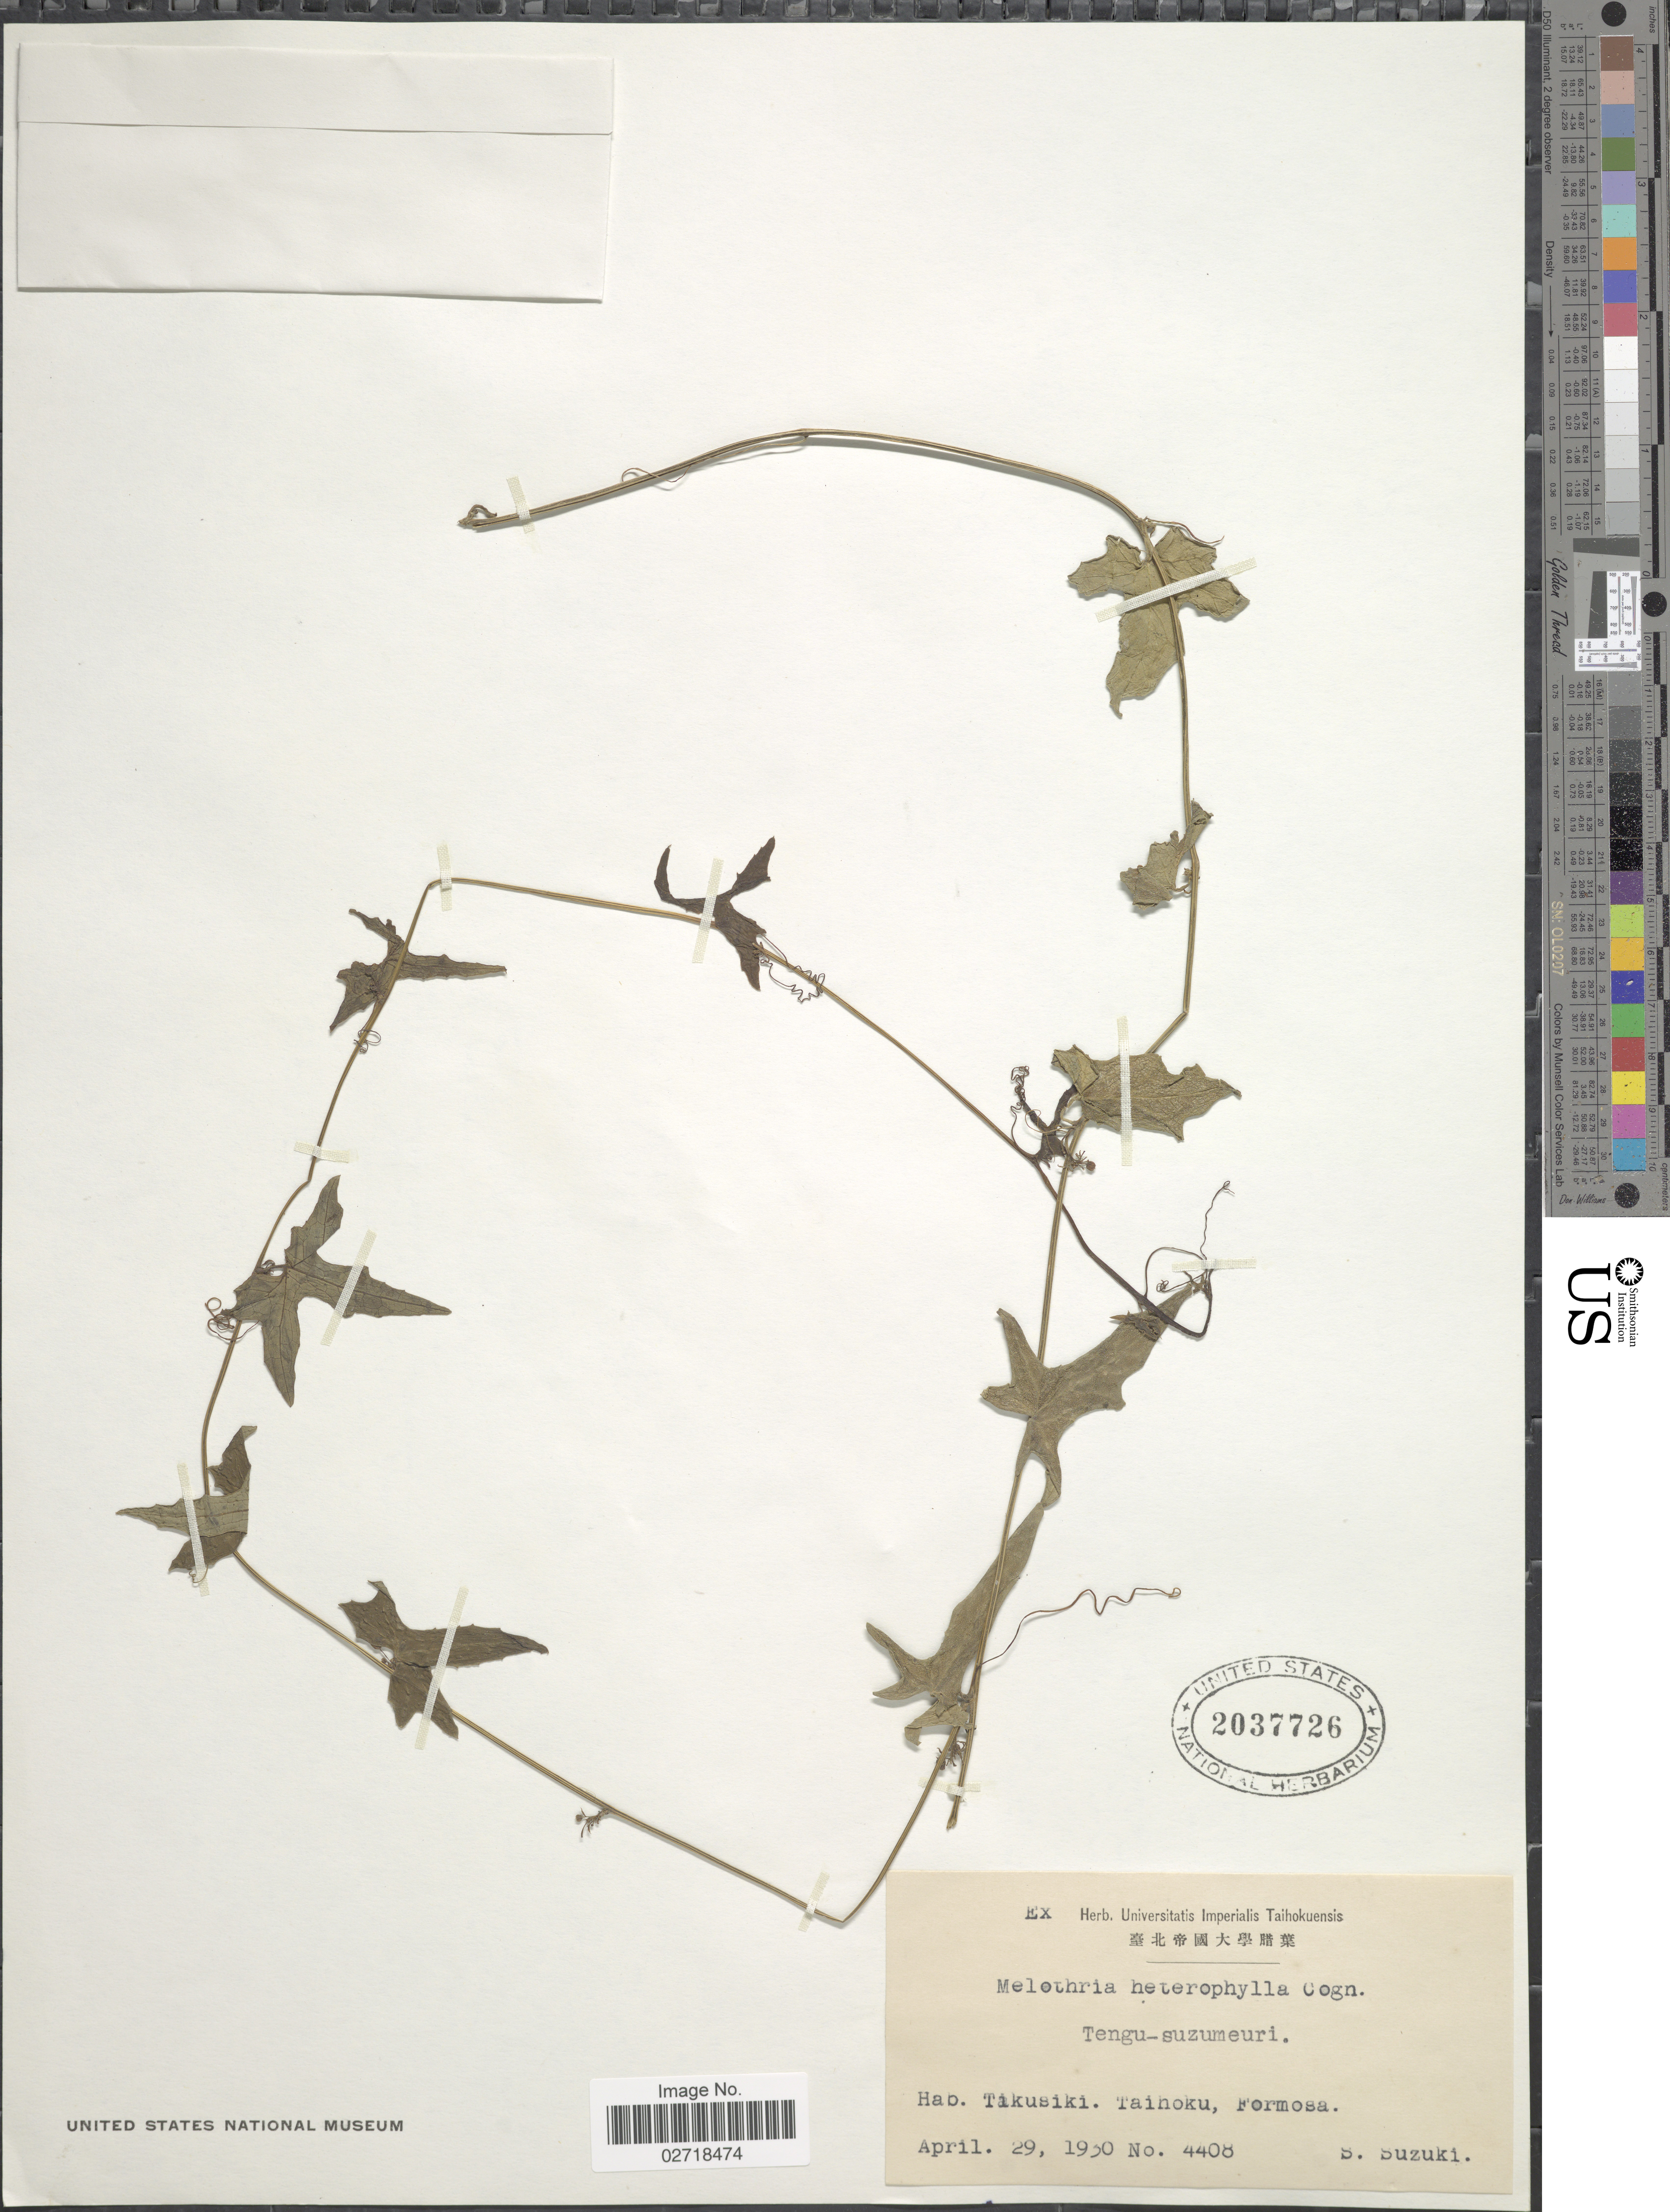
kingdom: Plantae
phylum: Tracheophyta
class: Magnoliopsida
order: Cucurbitales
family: Cucurbitaceae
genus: Solena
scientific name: Solena heterophylla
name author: Lour.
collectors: S. Suzuki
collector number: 4408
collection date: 1930-04-29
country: Taiwan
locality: Tikusiki. Taihoku, Formosa.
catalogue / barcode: US 2037726